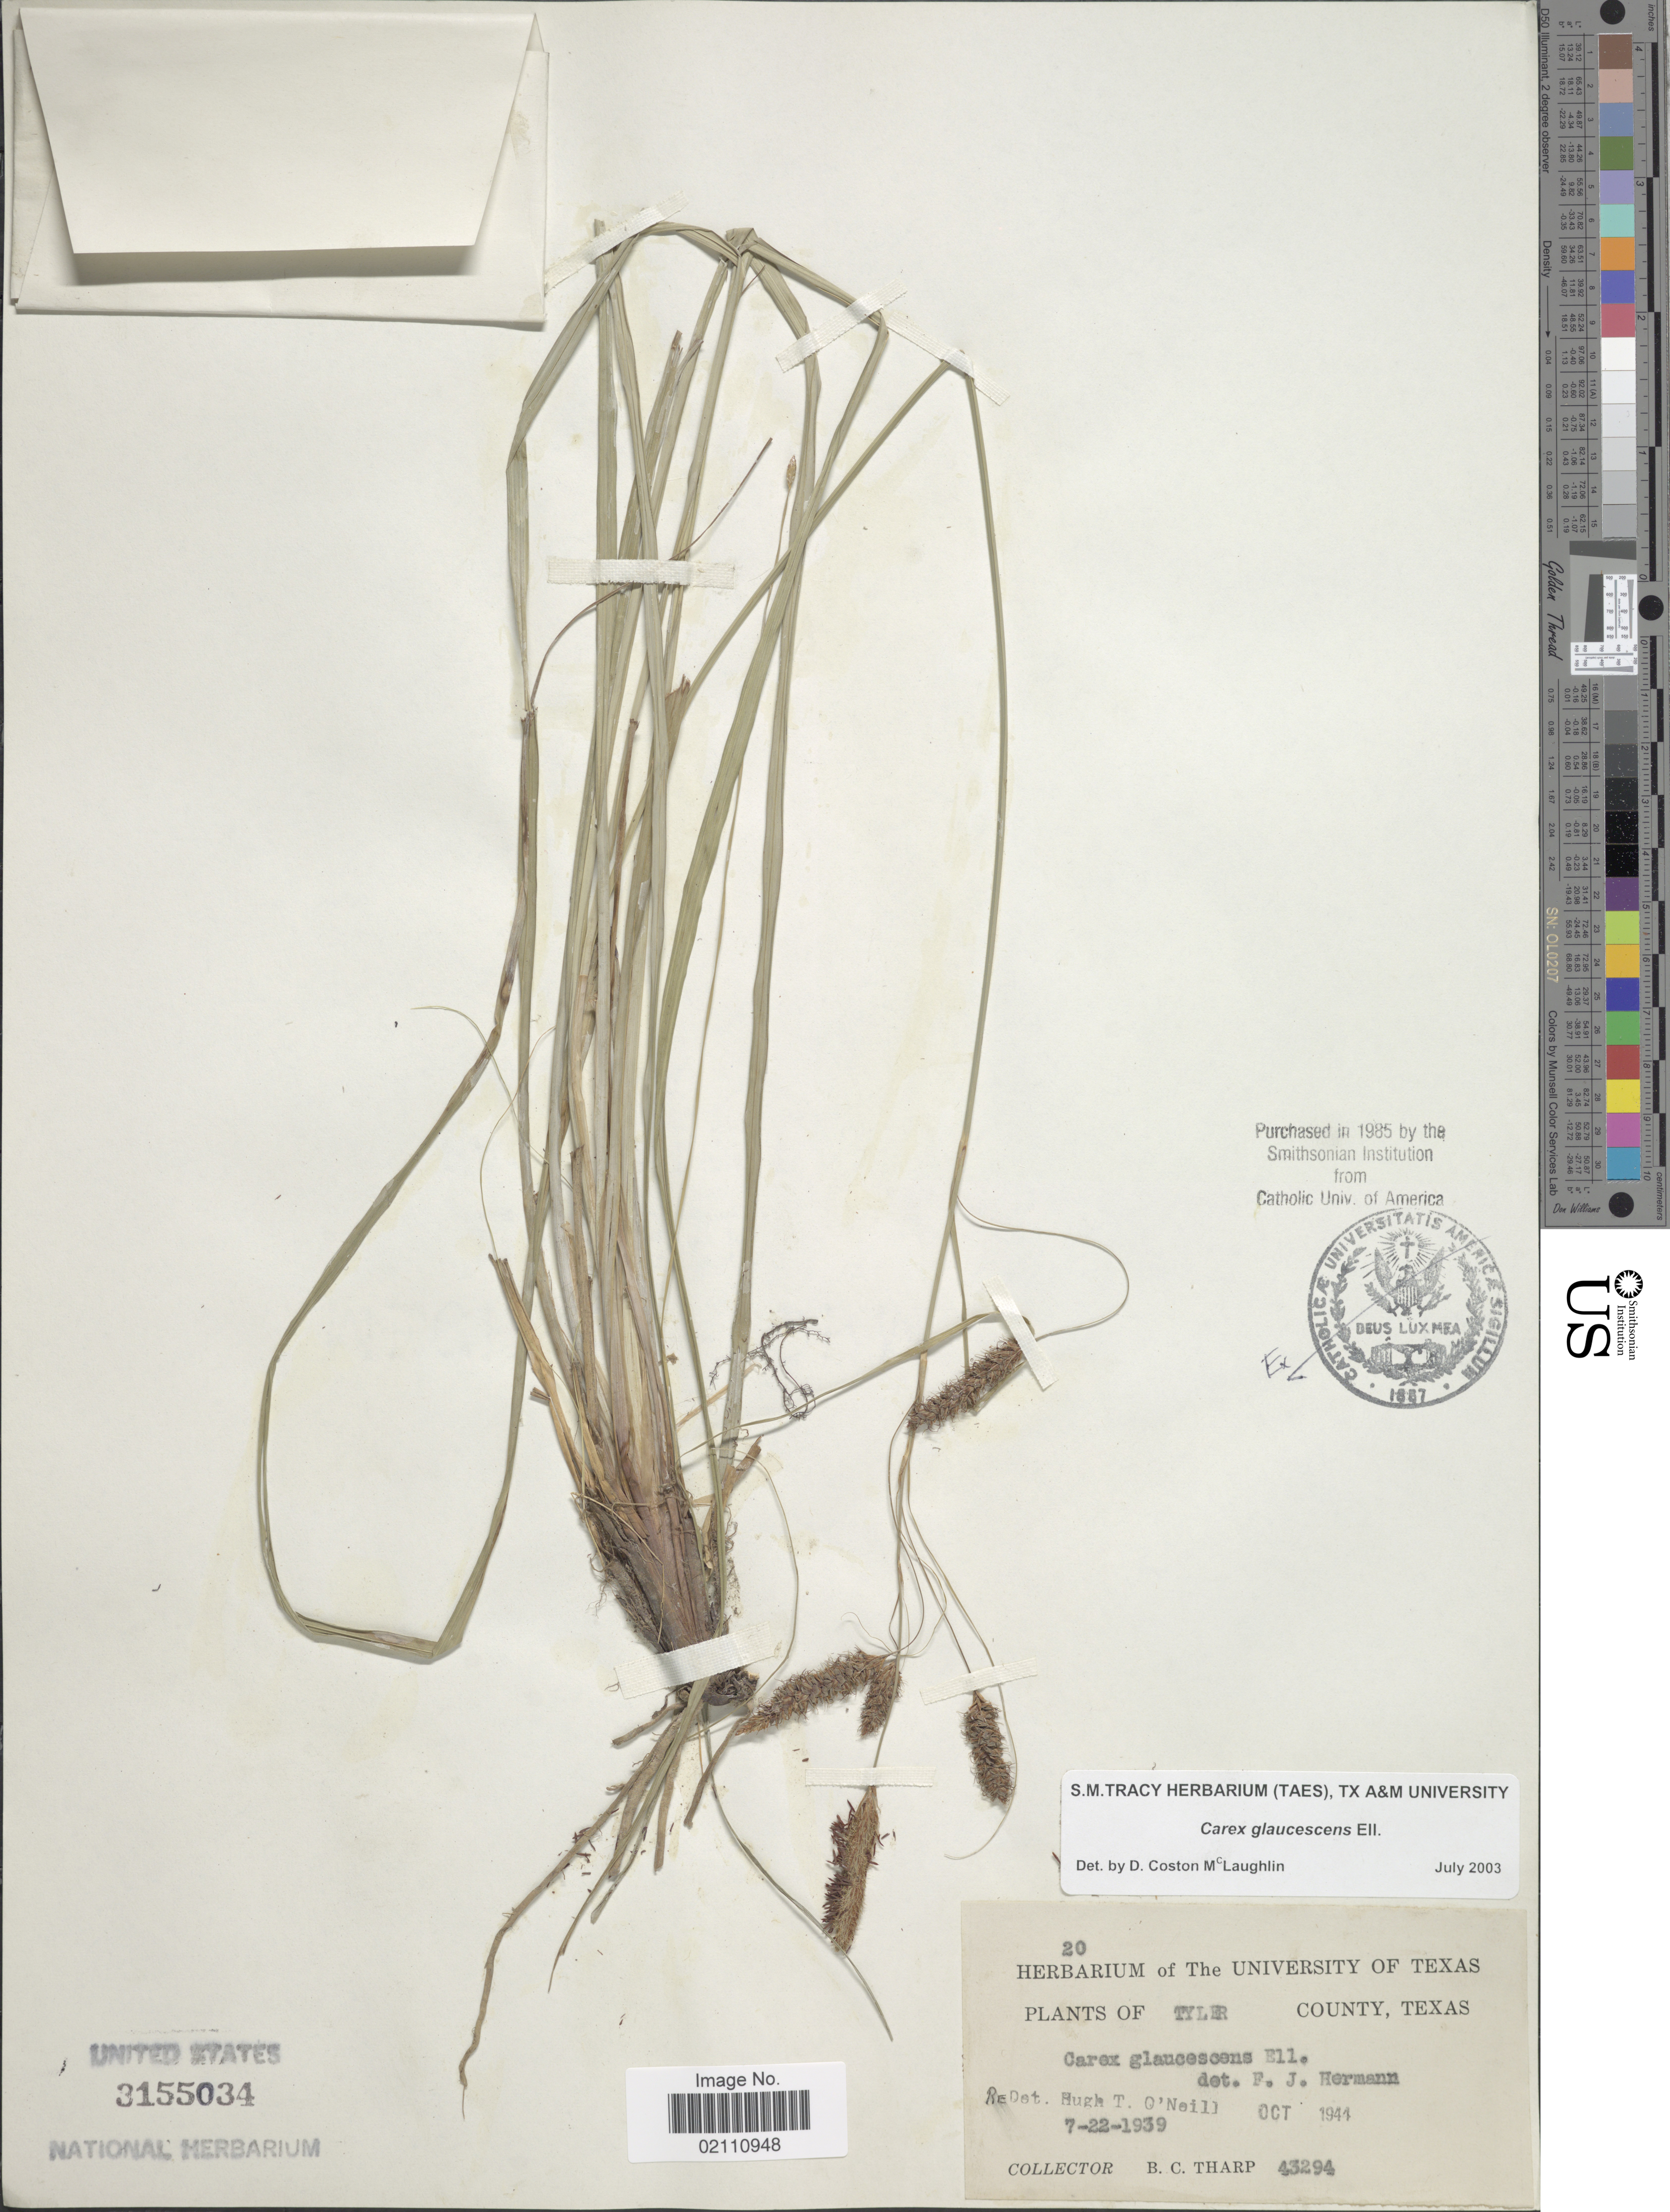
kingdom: Plantae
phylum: Tracheophyta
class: Liliopsida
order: Poales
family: Cyperaceae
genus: Carex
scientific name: Carex glaucescens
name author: Elliott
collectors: B. C. Tharp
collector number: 43294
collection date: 1939-07-22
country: United States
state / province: Texas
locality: Tyler County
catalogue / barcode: US 3155034